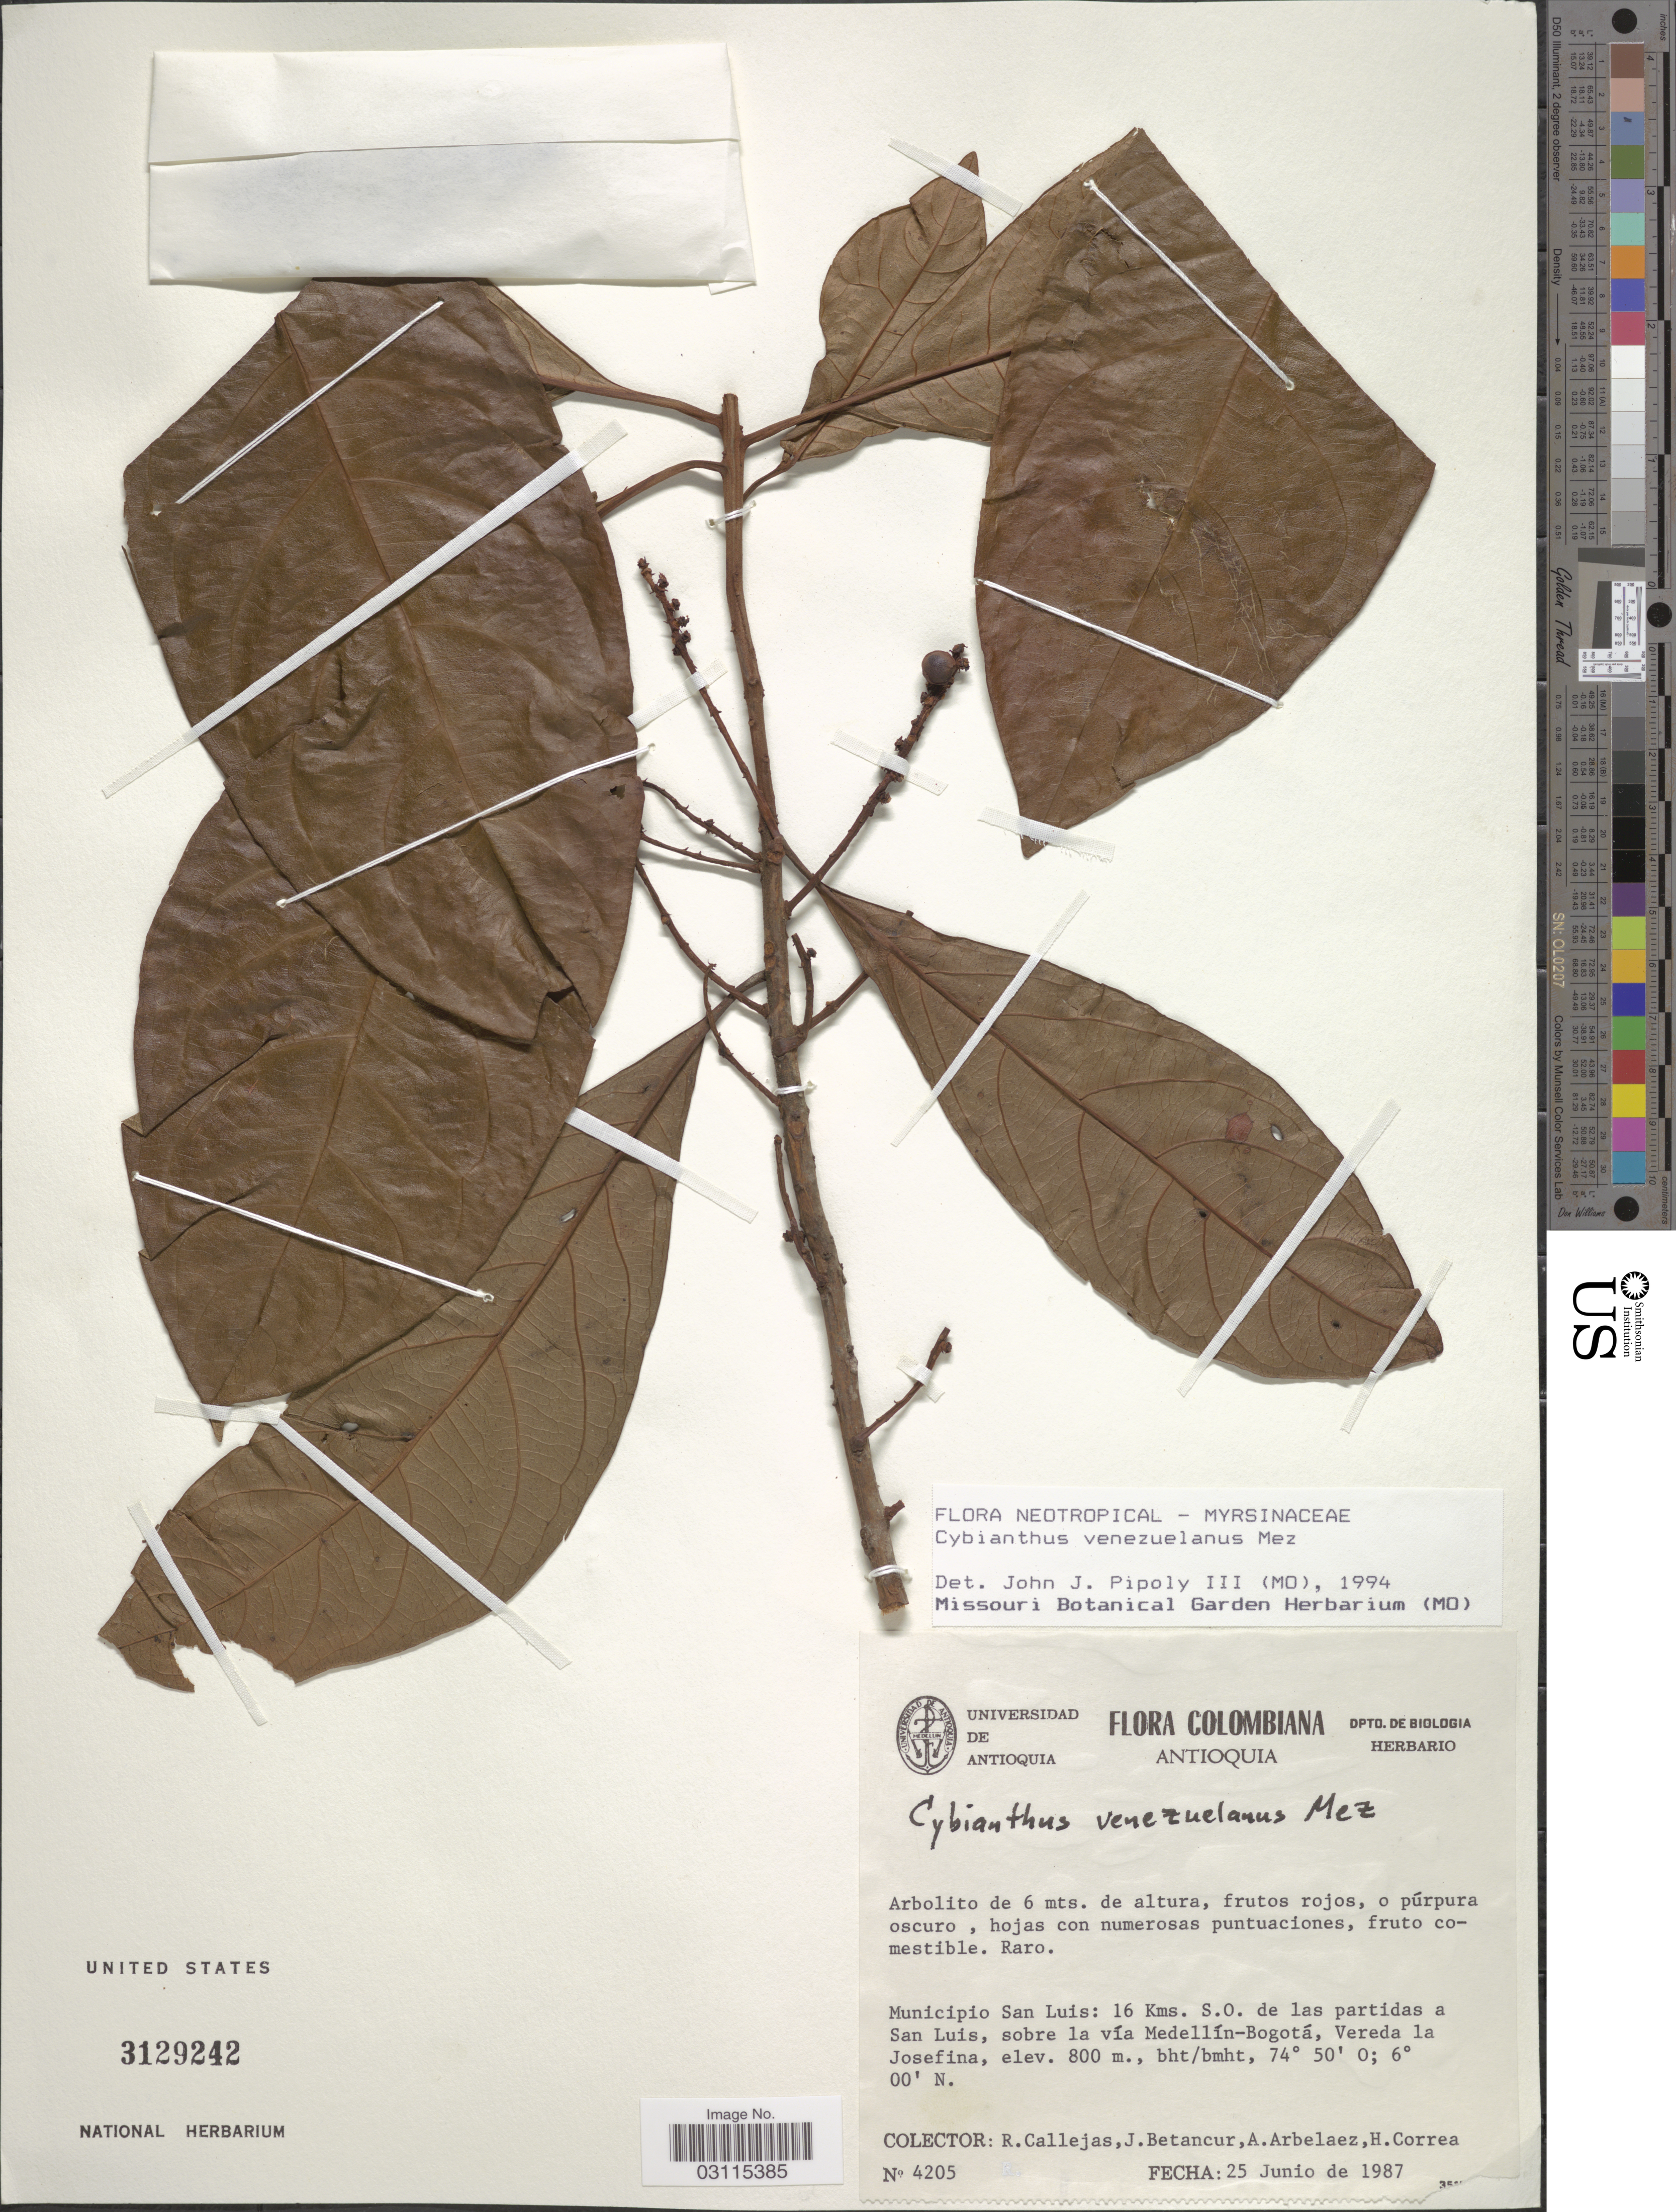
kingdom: Plantae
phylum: Tracheophyta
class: Magnoliopsida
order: Ericales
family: Primulaceae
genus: Cybianthus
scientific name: Cybianthus venezuelanus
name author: Mez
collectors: R. Callejas, J. Betancur, A. Arbelaez & H. Correa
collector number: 4205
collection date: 1987-06-25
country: Colombia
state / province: Antioquia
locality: Municipio San Luis: 16 Kms. S. O. de las partidas a San Luis, sobre la vía Medellín-Bogotá, Vereda la Josefina.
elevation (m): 800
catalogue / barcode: US 3129242